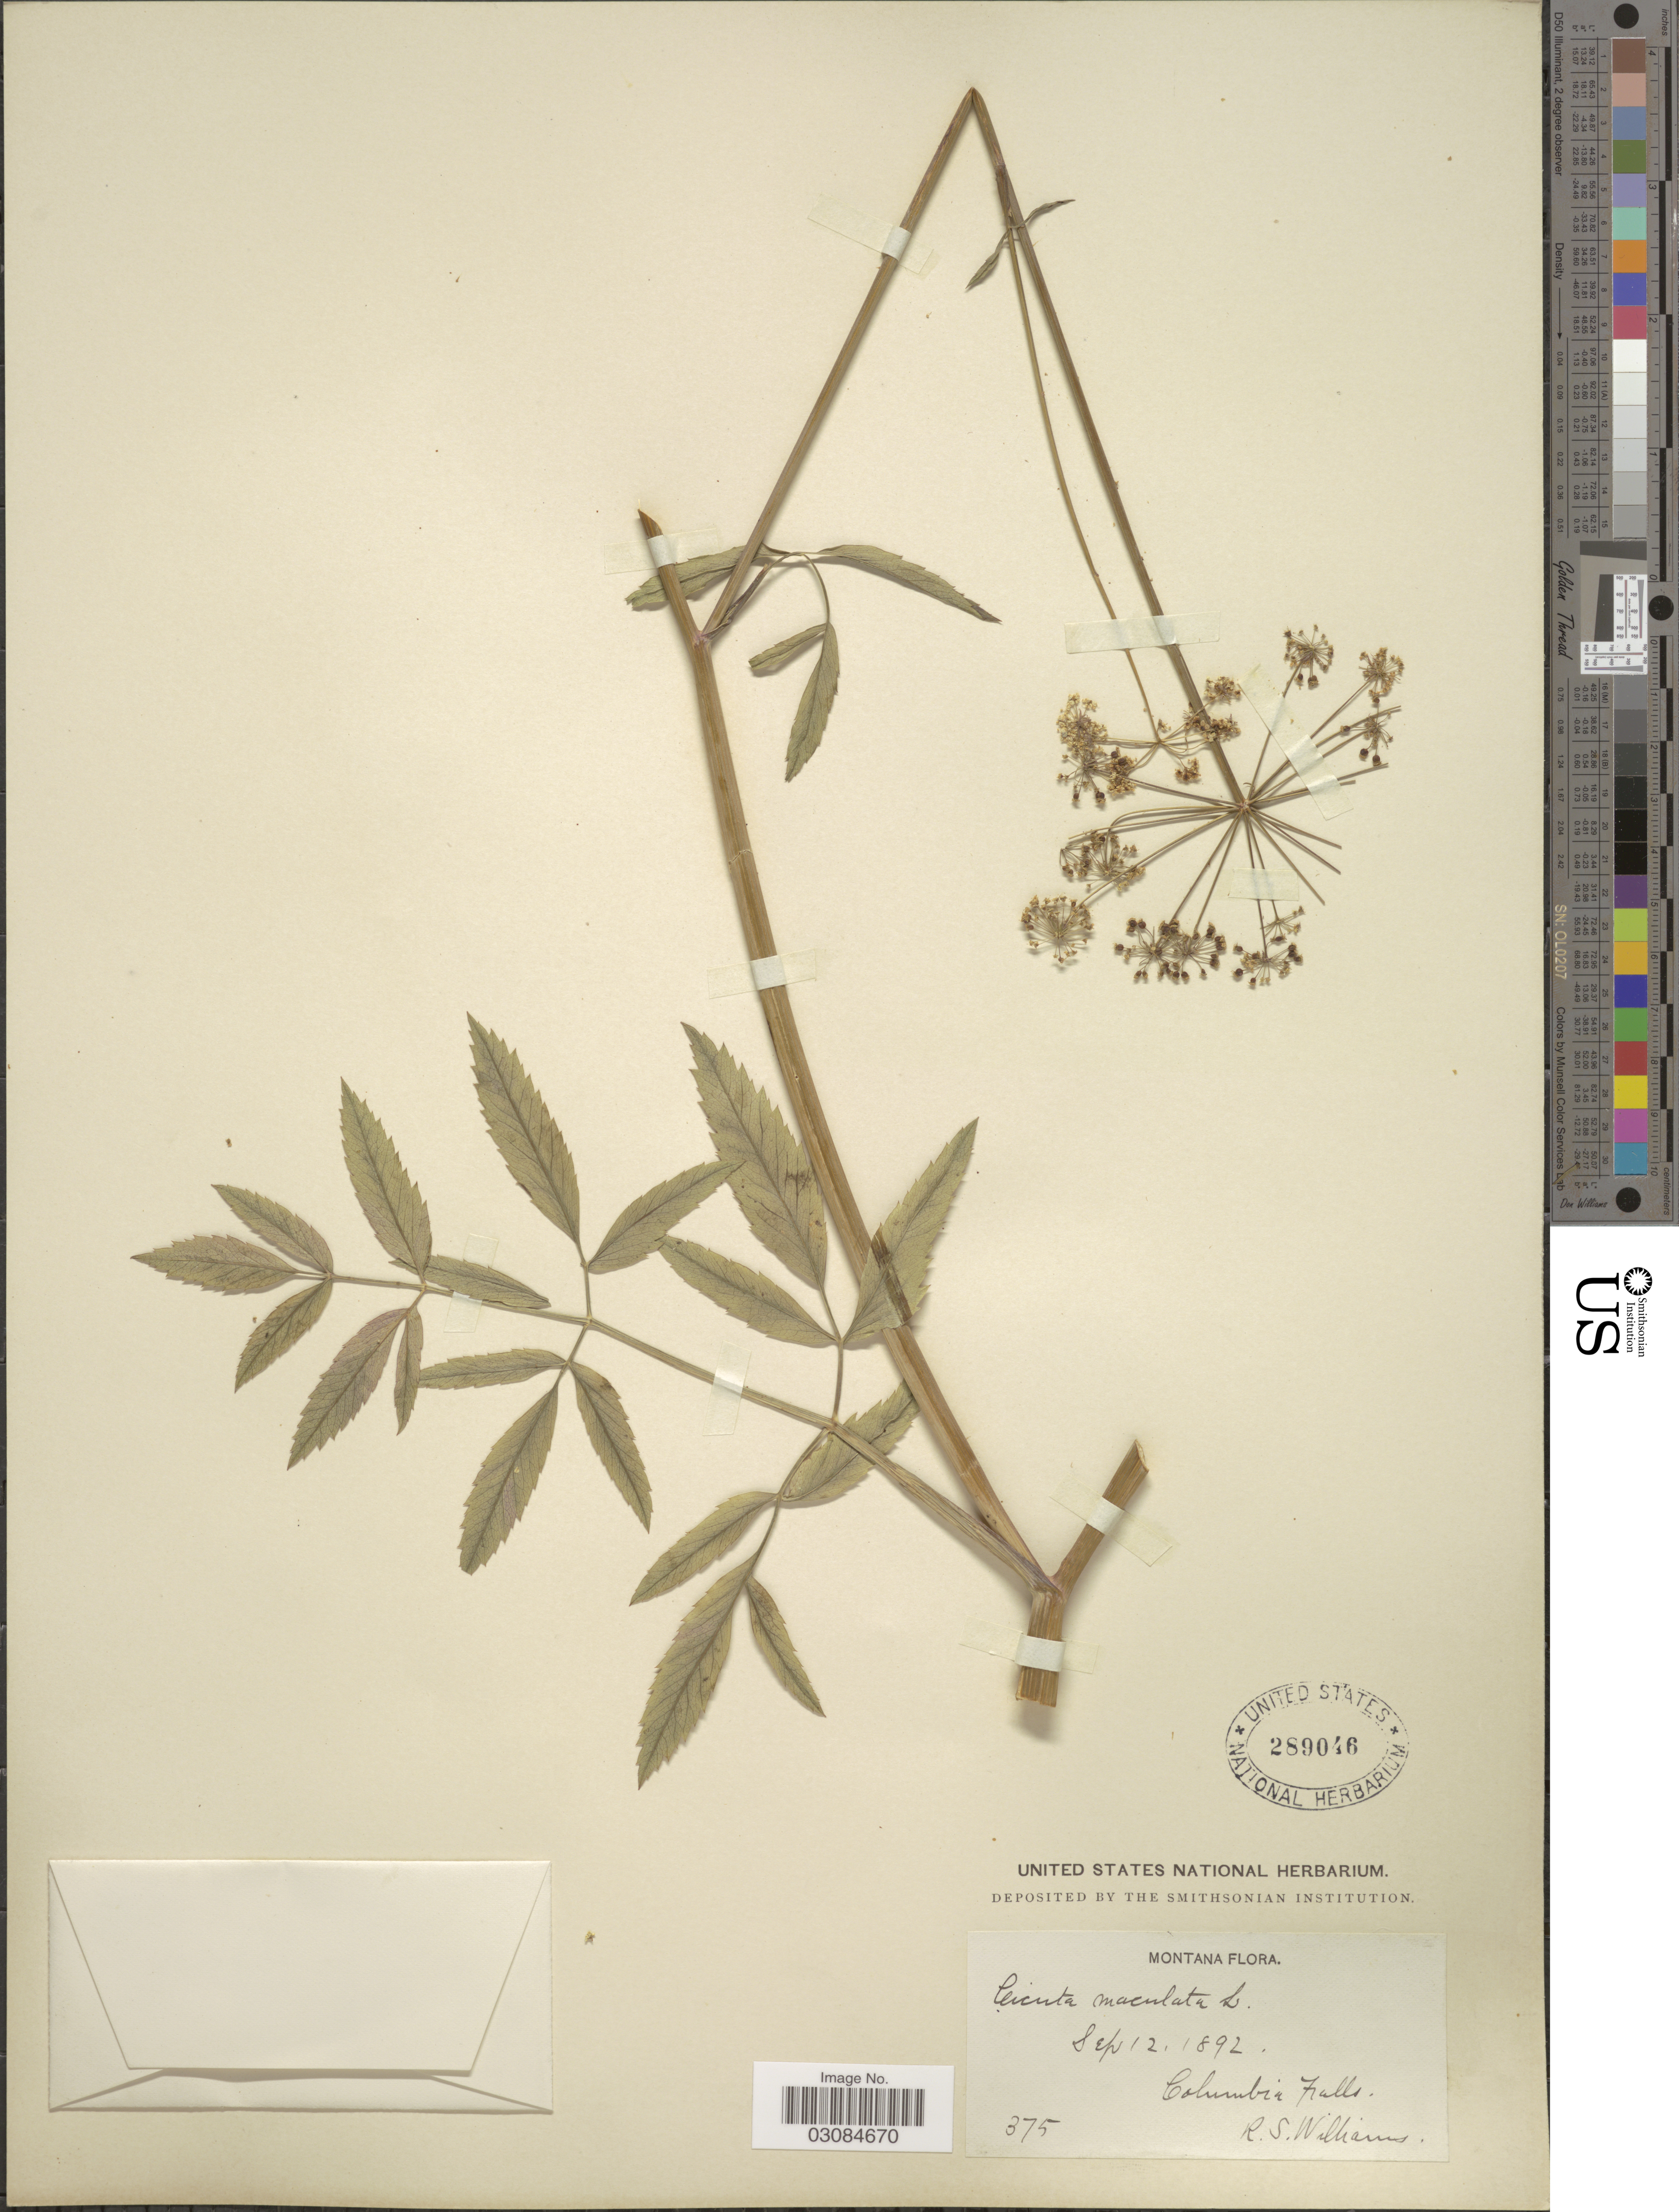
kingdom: Plantae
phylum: Tracheophyta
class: Magnoliopsida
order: Apiales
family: Apiaceae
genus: Cicuta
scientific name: Cicuta occidentalis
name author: Greene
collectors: R. S. Williams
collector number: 375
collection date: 1892-09-12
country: United States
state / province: Montana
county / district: Flathead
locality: Columbia Falls.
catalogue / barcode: US 289046